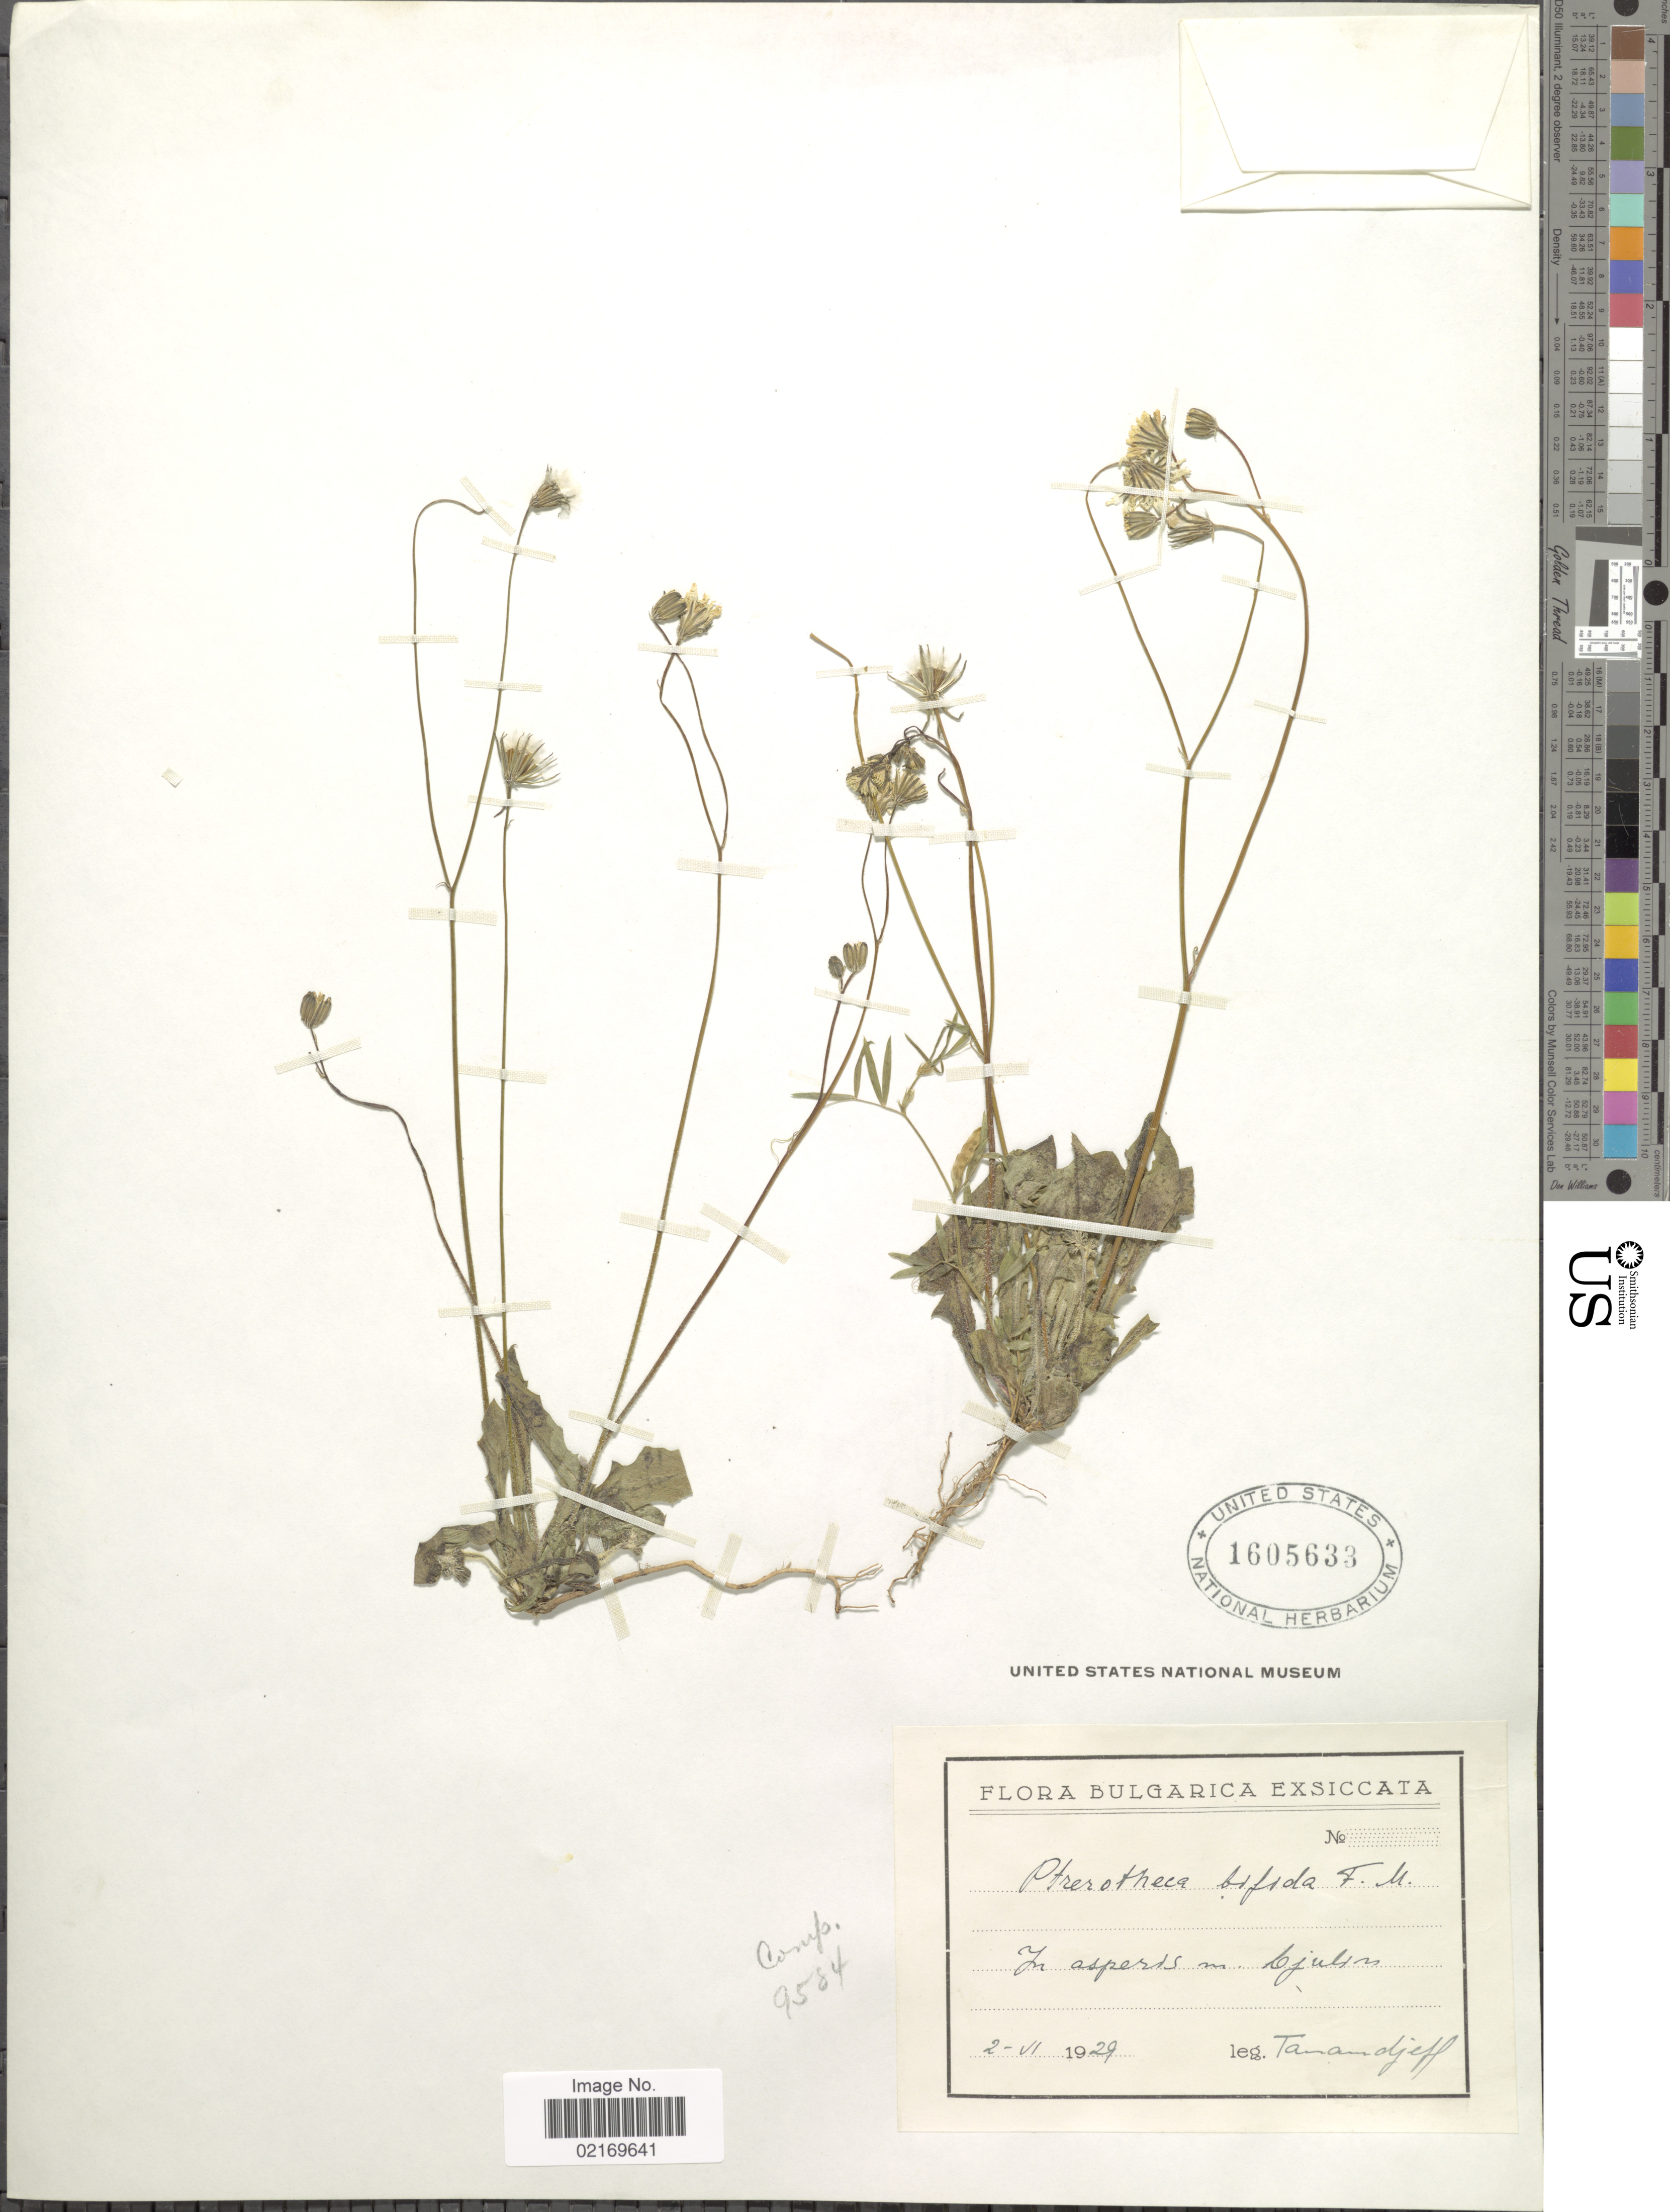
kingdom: Plantae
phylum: Tracheophyta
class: Magnoliopsida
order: Asterales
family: Asteraceae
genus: Crepis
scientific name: Crepis sancta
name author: (L.) Bornm.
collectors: -. Tamandjeff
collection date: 1929-06-02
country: Bulgaria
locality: M. Cjulin [interpreted]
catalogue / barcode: US 1605633